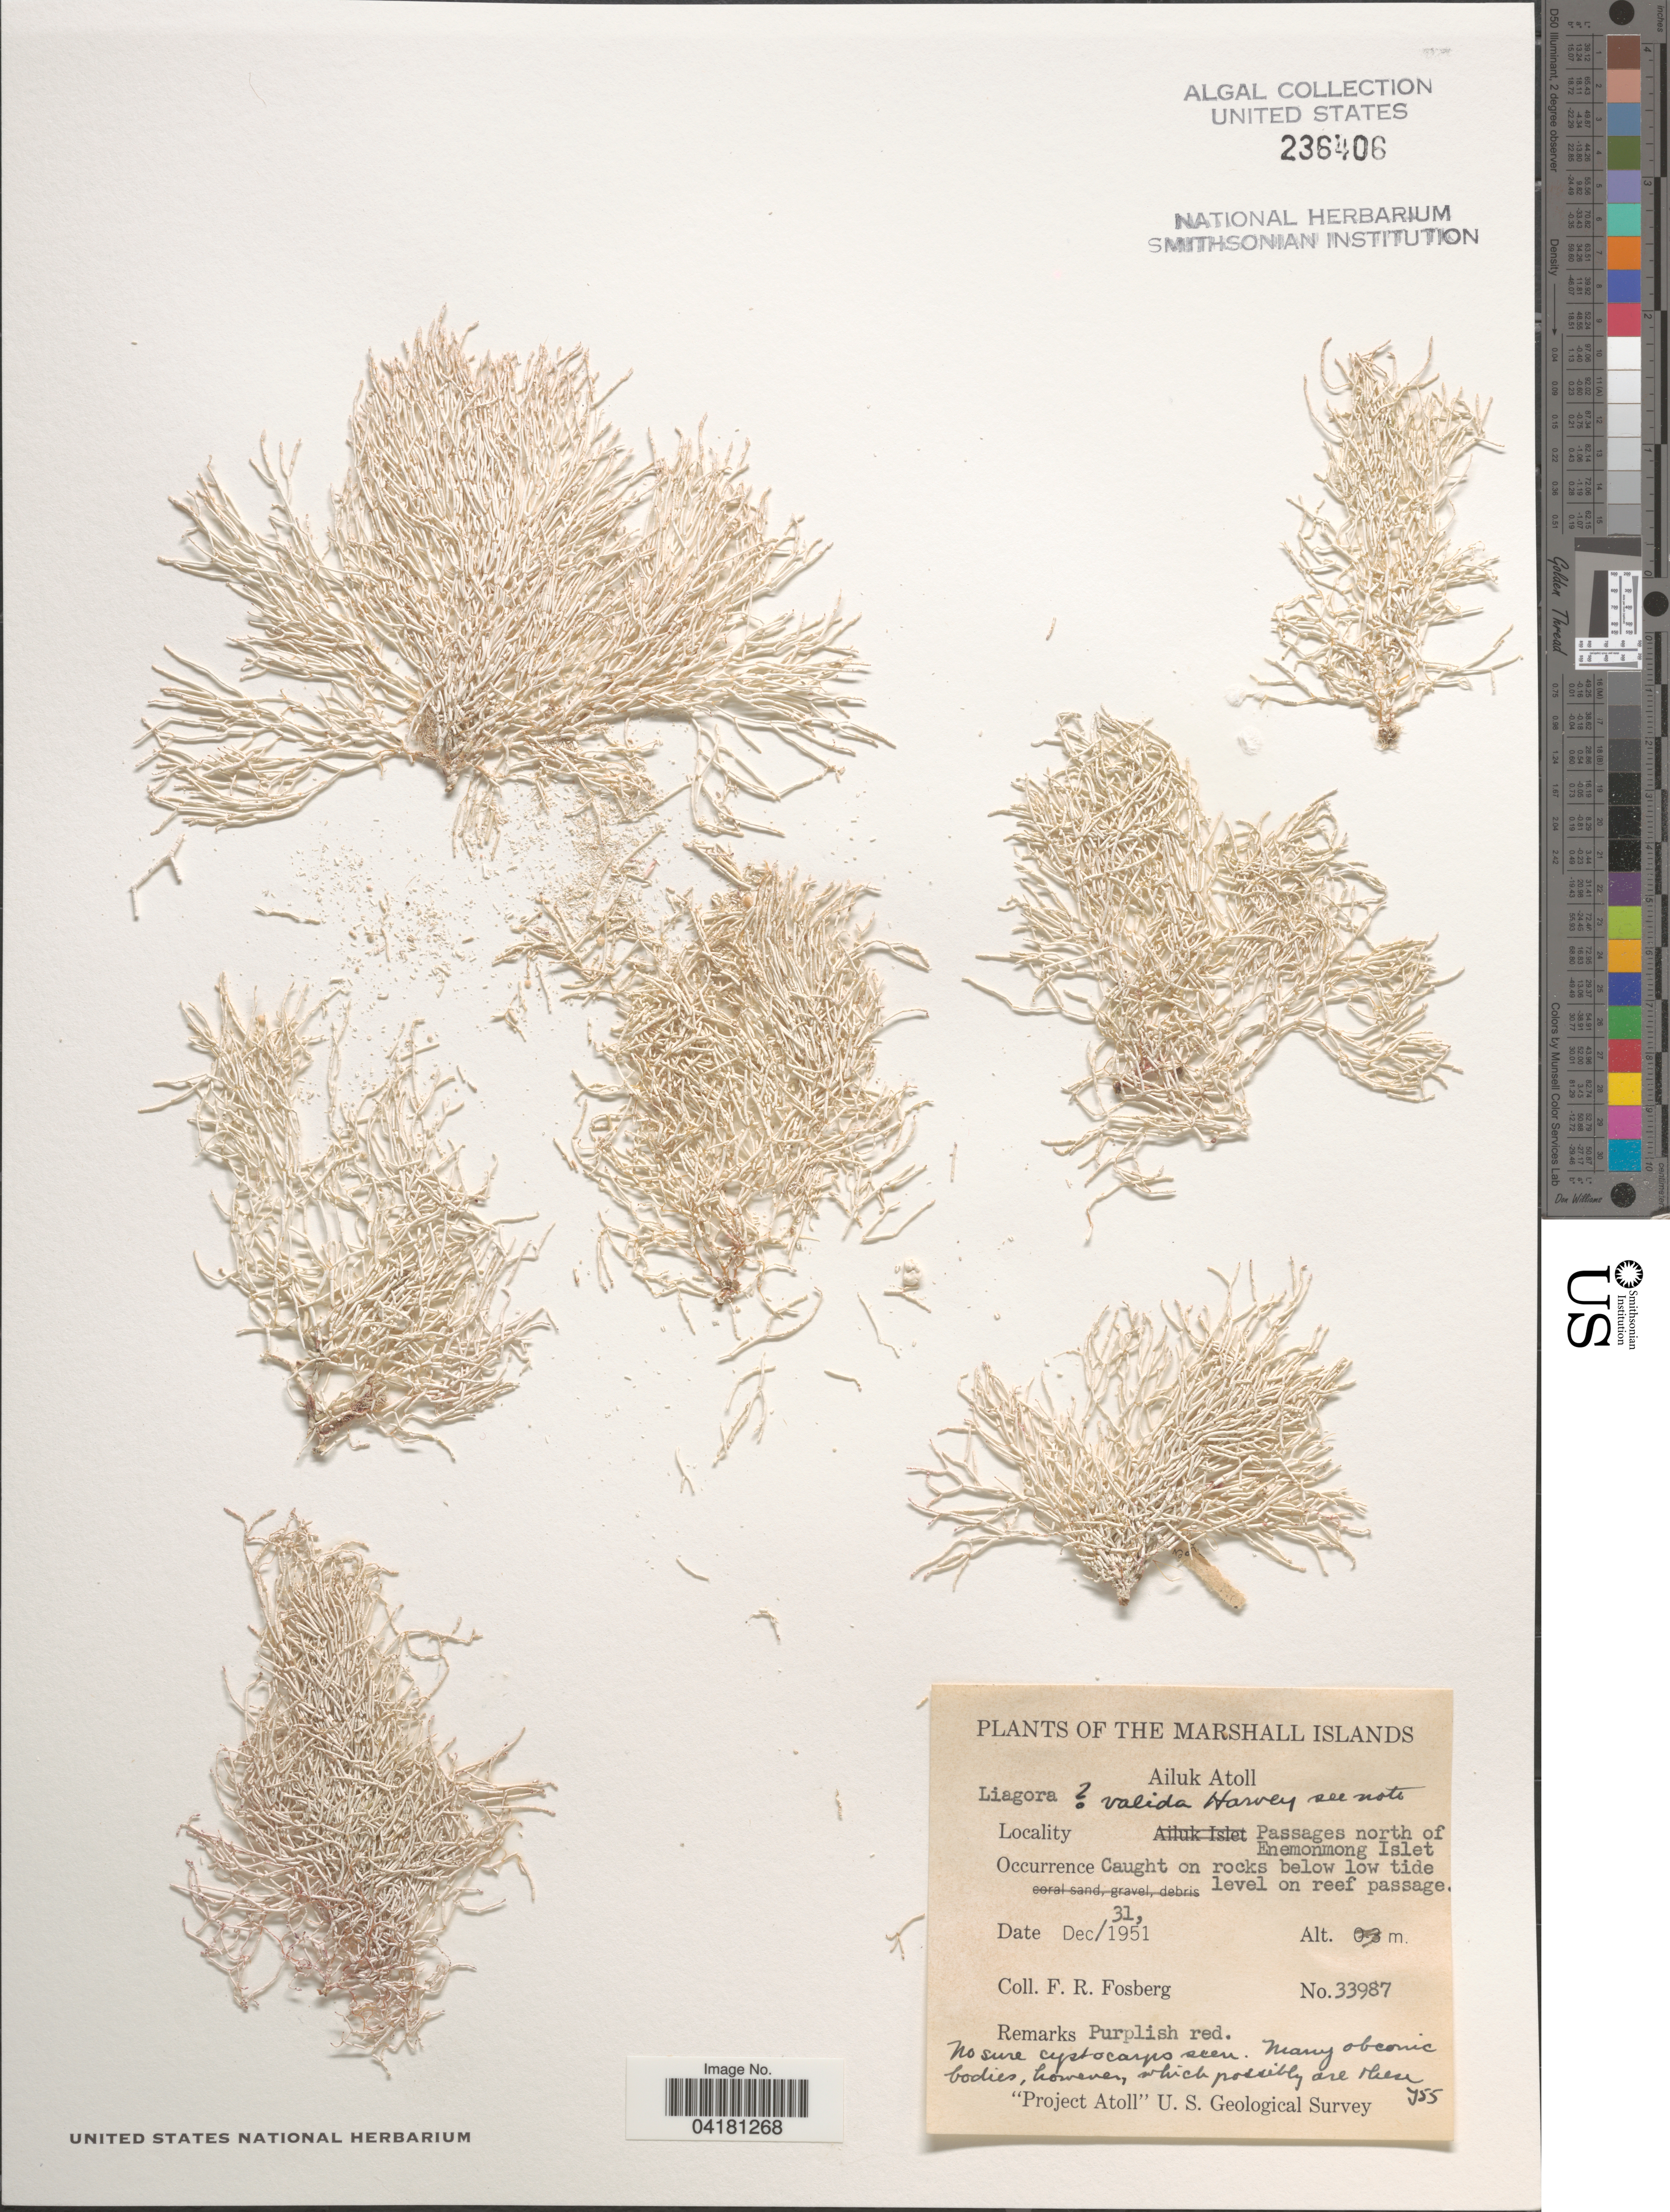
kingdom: Plantae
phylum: Rhodophyta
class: Florideophyceae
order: Nemaliales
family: Liagoraceae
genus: Titanophycus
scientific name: Titanophycus validus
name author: (Harv.) Huisman et al.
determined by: Algae name updating Project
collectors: F. R. Fosberg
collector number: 33987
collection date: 1951-12-31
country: Marshall Islands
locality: Ailuk Atoll. Passages north of Enemonmong Islet. "Project Atoll", U. S. Geological Survey.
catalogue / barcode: US 236406